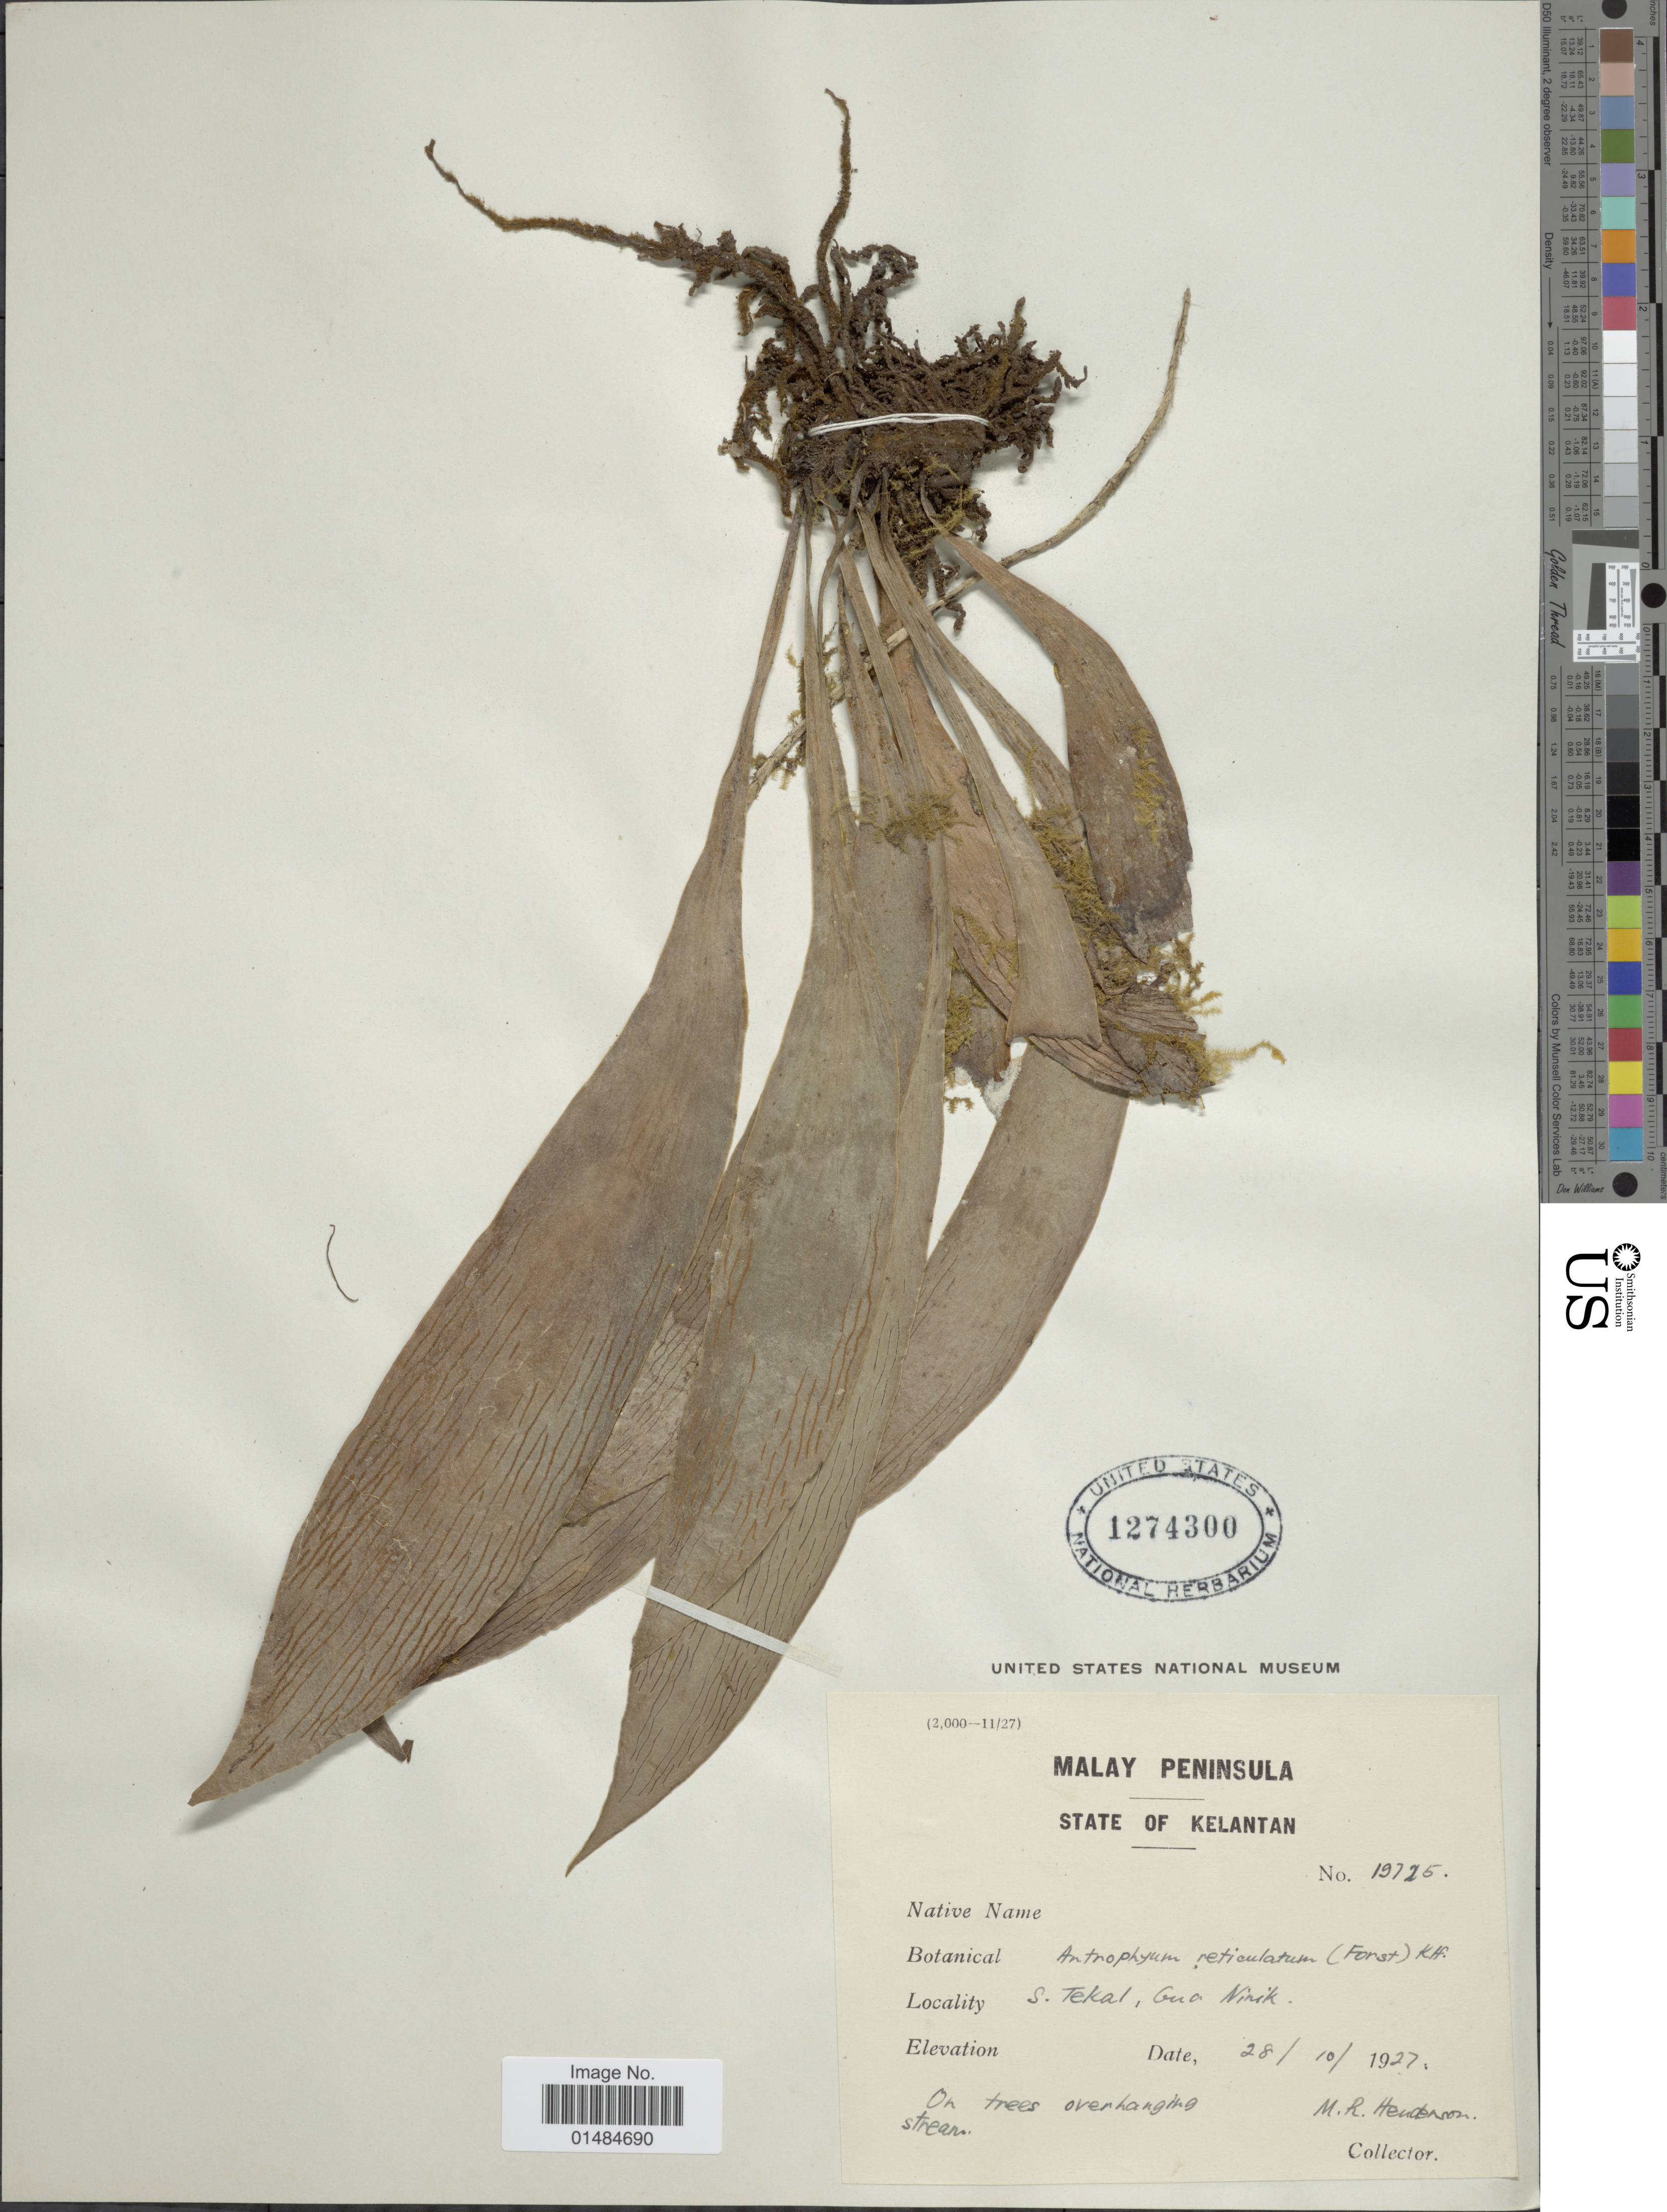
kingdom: Plantae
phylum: Tracheophyta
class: Polypodiopsida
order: Polypodiales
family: Pteridaceae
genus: Antrophyum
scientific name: Antrophyum reticulatum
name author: (G. Forst.) Kaulf.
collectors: M. Henderson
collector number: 19725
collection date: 1927-10-28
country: Malaysia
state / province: Kelantan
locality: S. Tekal, Gua Nirik [interpreted]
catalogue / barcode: US 1274300